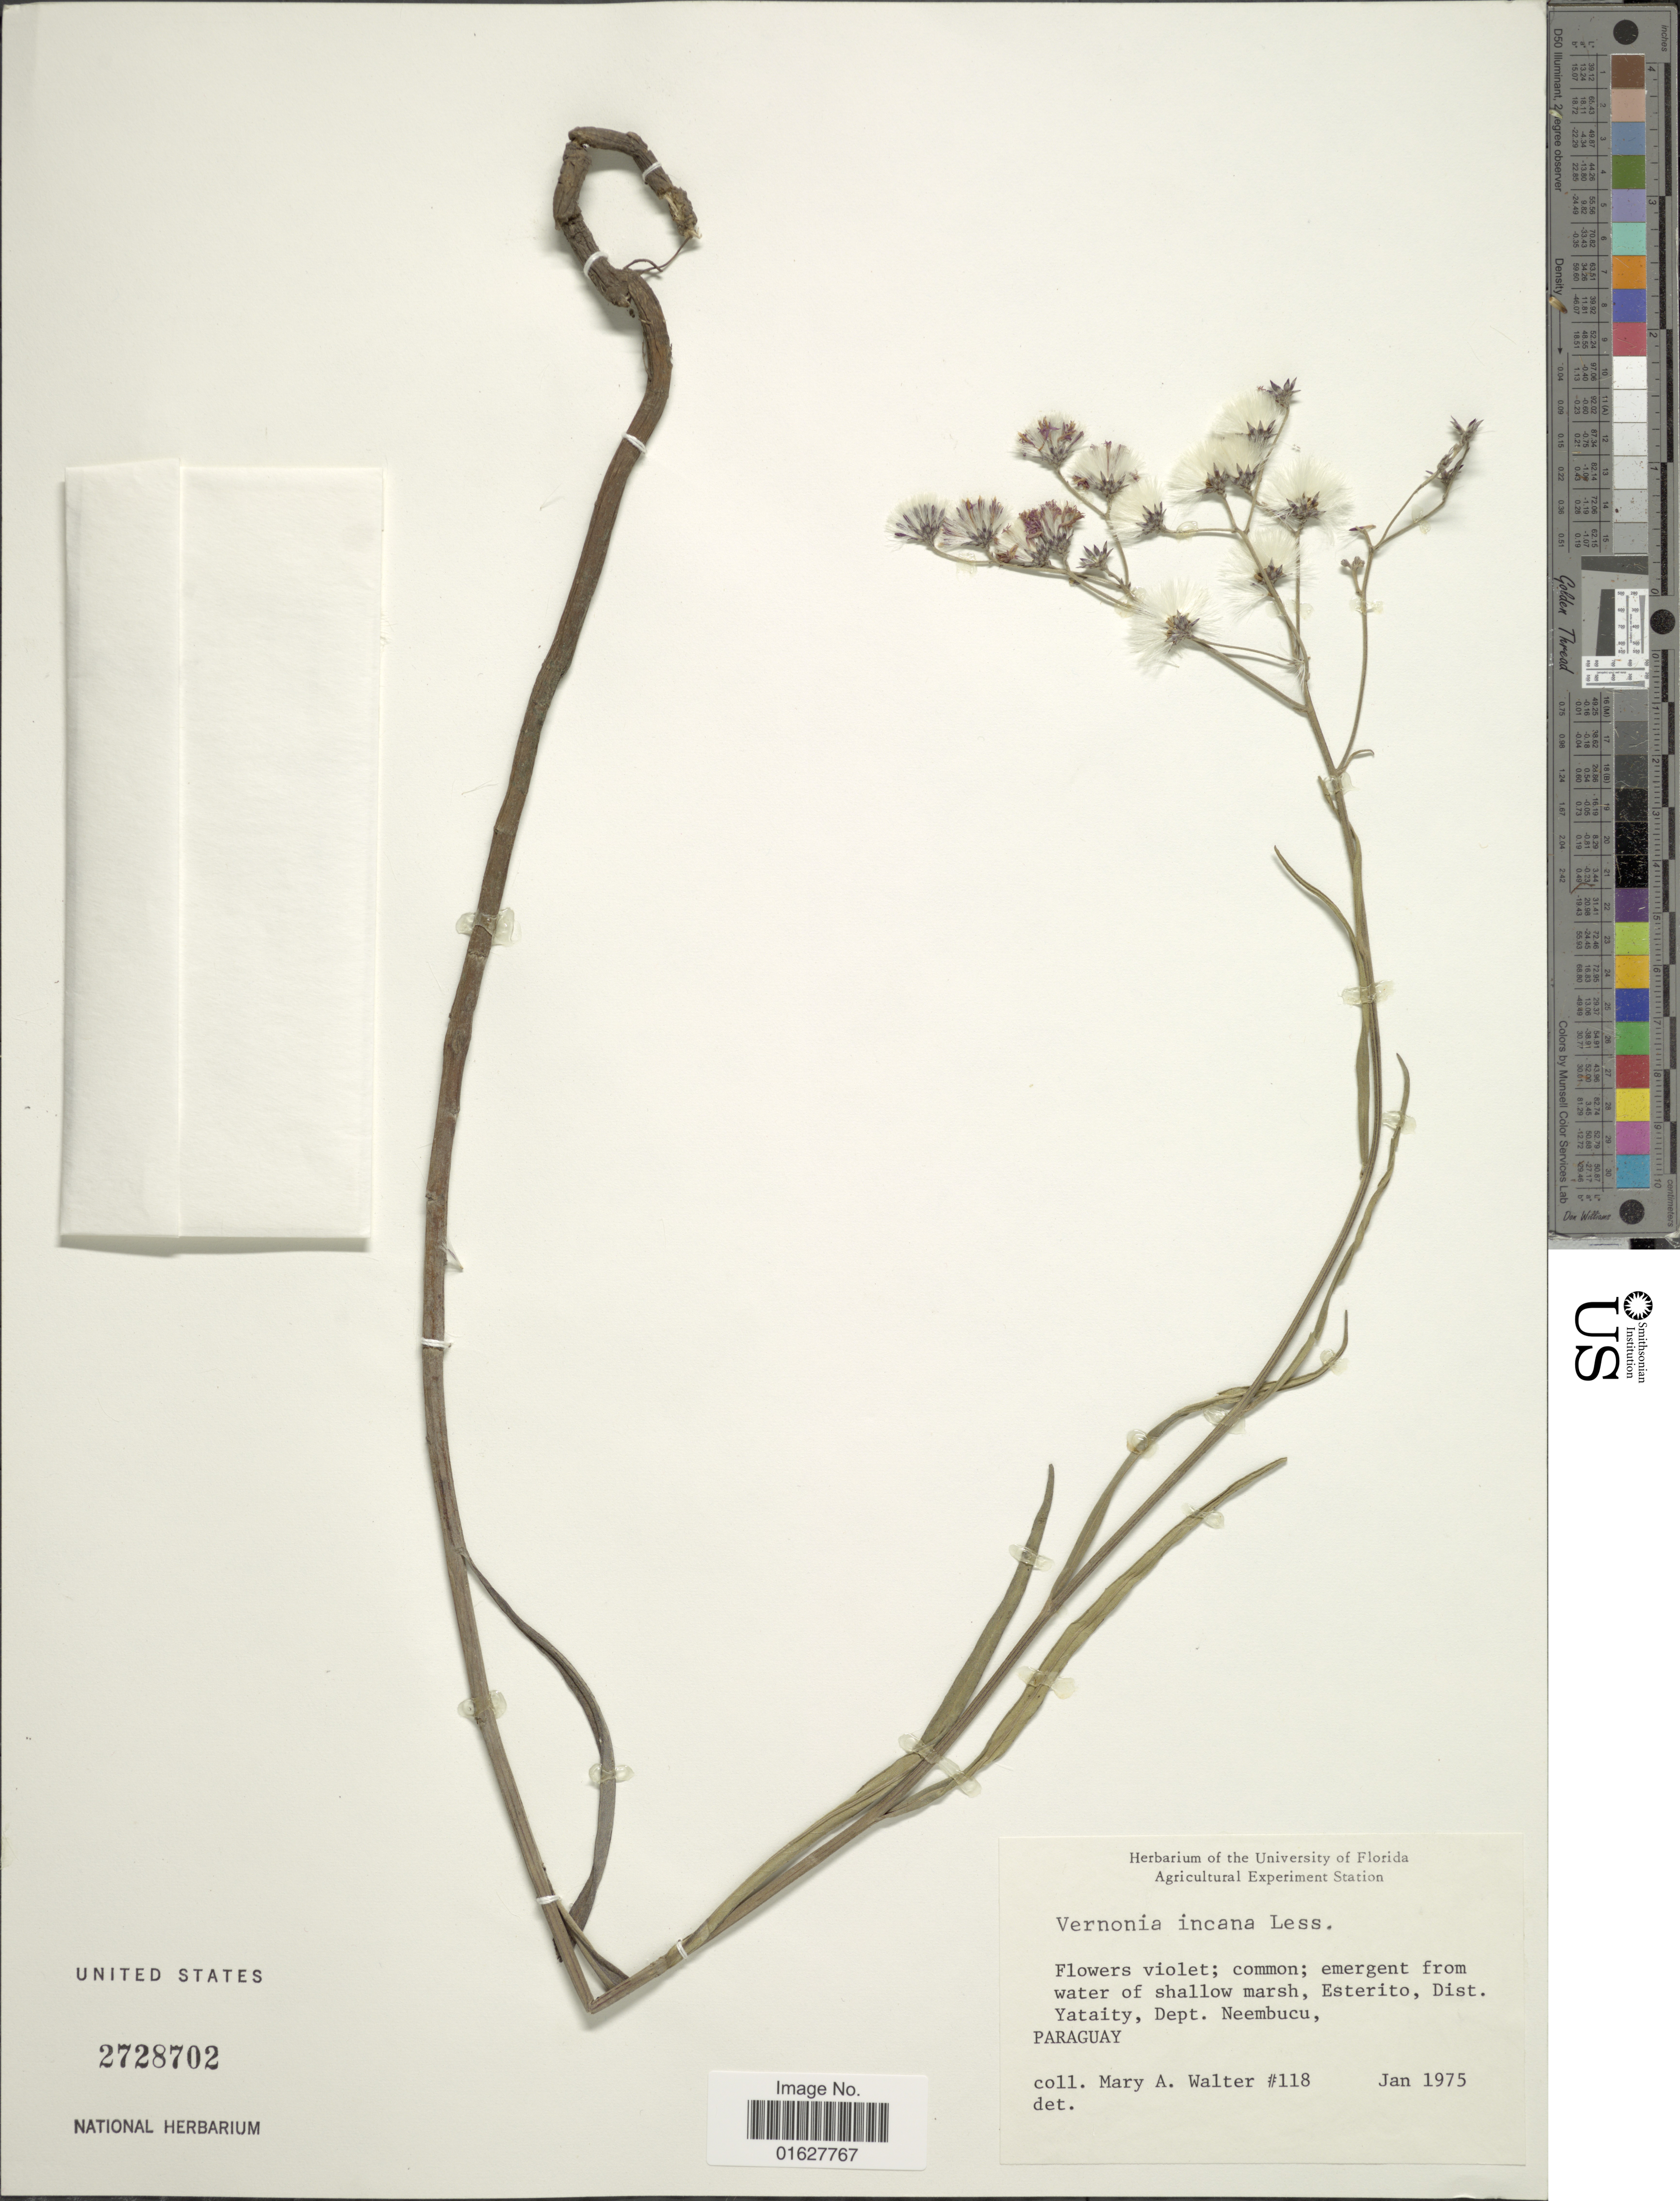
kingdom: Plantae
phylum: Tracheophyta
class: Magnoliopsida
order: Asterales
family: Asteraceae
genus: Vernonia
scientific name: Vernonia incana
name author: Less.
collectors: M. A. Walter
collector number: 118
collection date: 1975-01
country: Paraguay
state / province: Neembucu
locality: Esterito, Dist. Yataity, Dept. Neembucu. Paraguay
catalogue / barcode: US 2728702